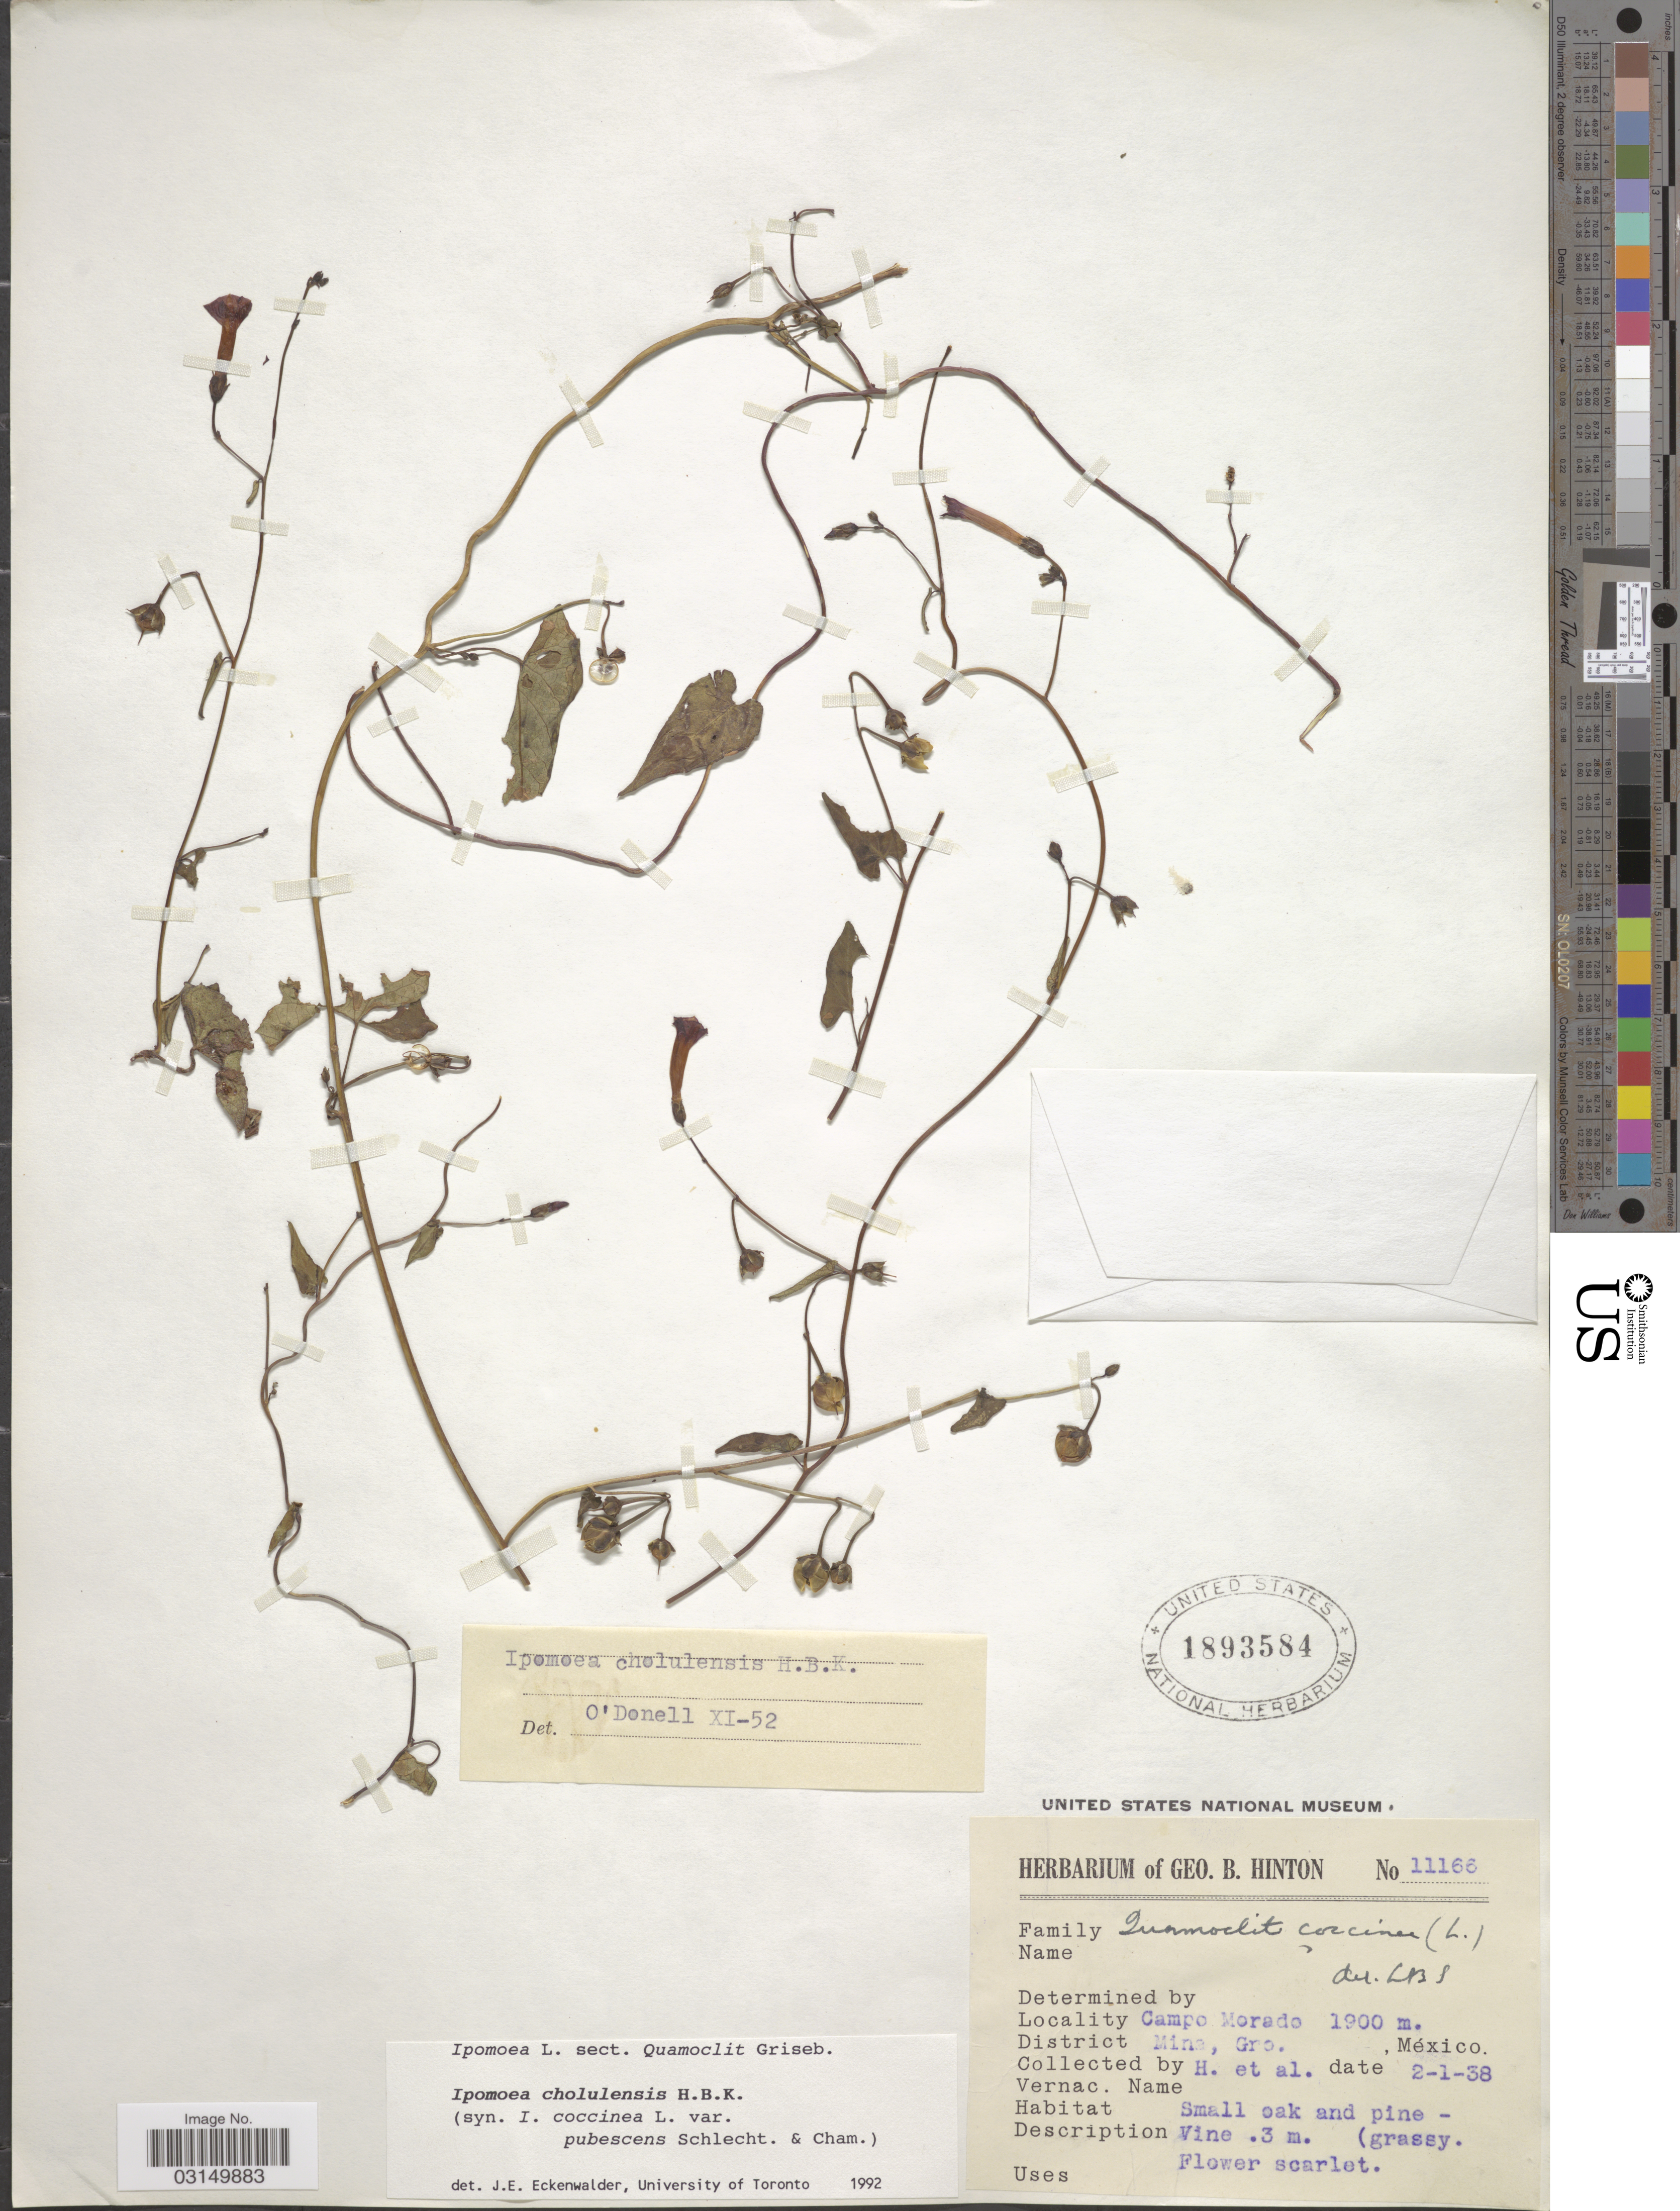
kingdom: Plantae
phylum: Tracheophyta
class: Magnoliopsida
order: Solanales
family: Convolvulaceae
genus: Ipomoea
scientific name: Ipomoea cholulensis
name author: Kunth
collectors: G. B. Hinton & et al.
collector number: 11166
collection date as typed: Transcribed d/m/y: 2/1/38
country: Mexico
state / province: Guerrero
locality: Campo Morado, District Mina, Gro., México.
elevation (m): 1900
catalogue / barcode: US 1893584